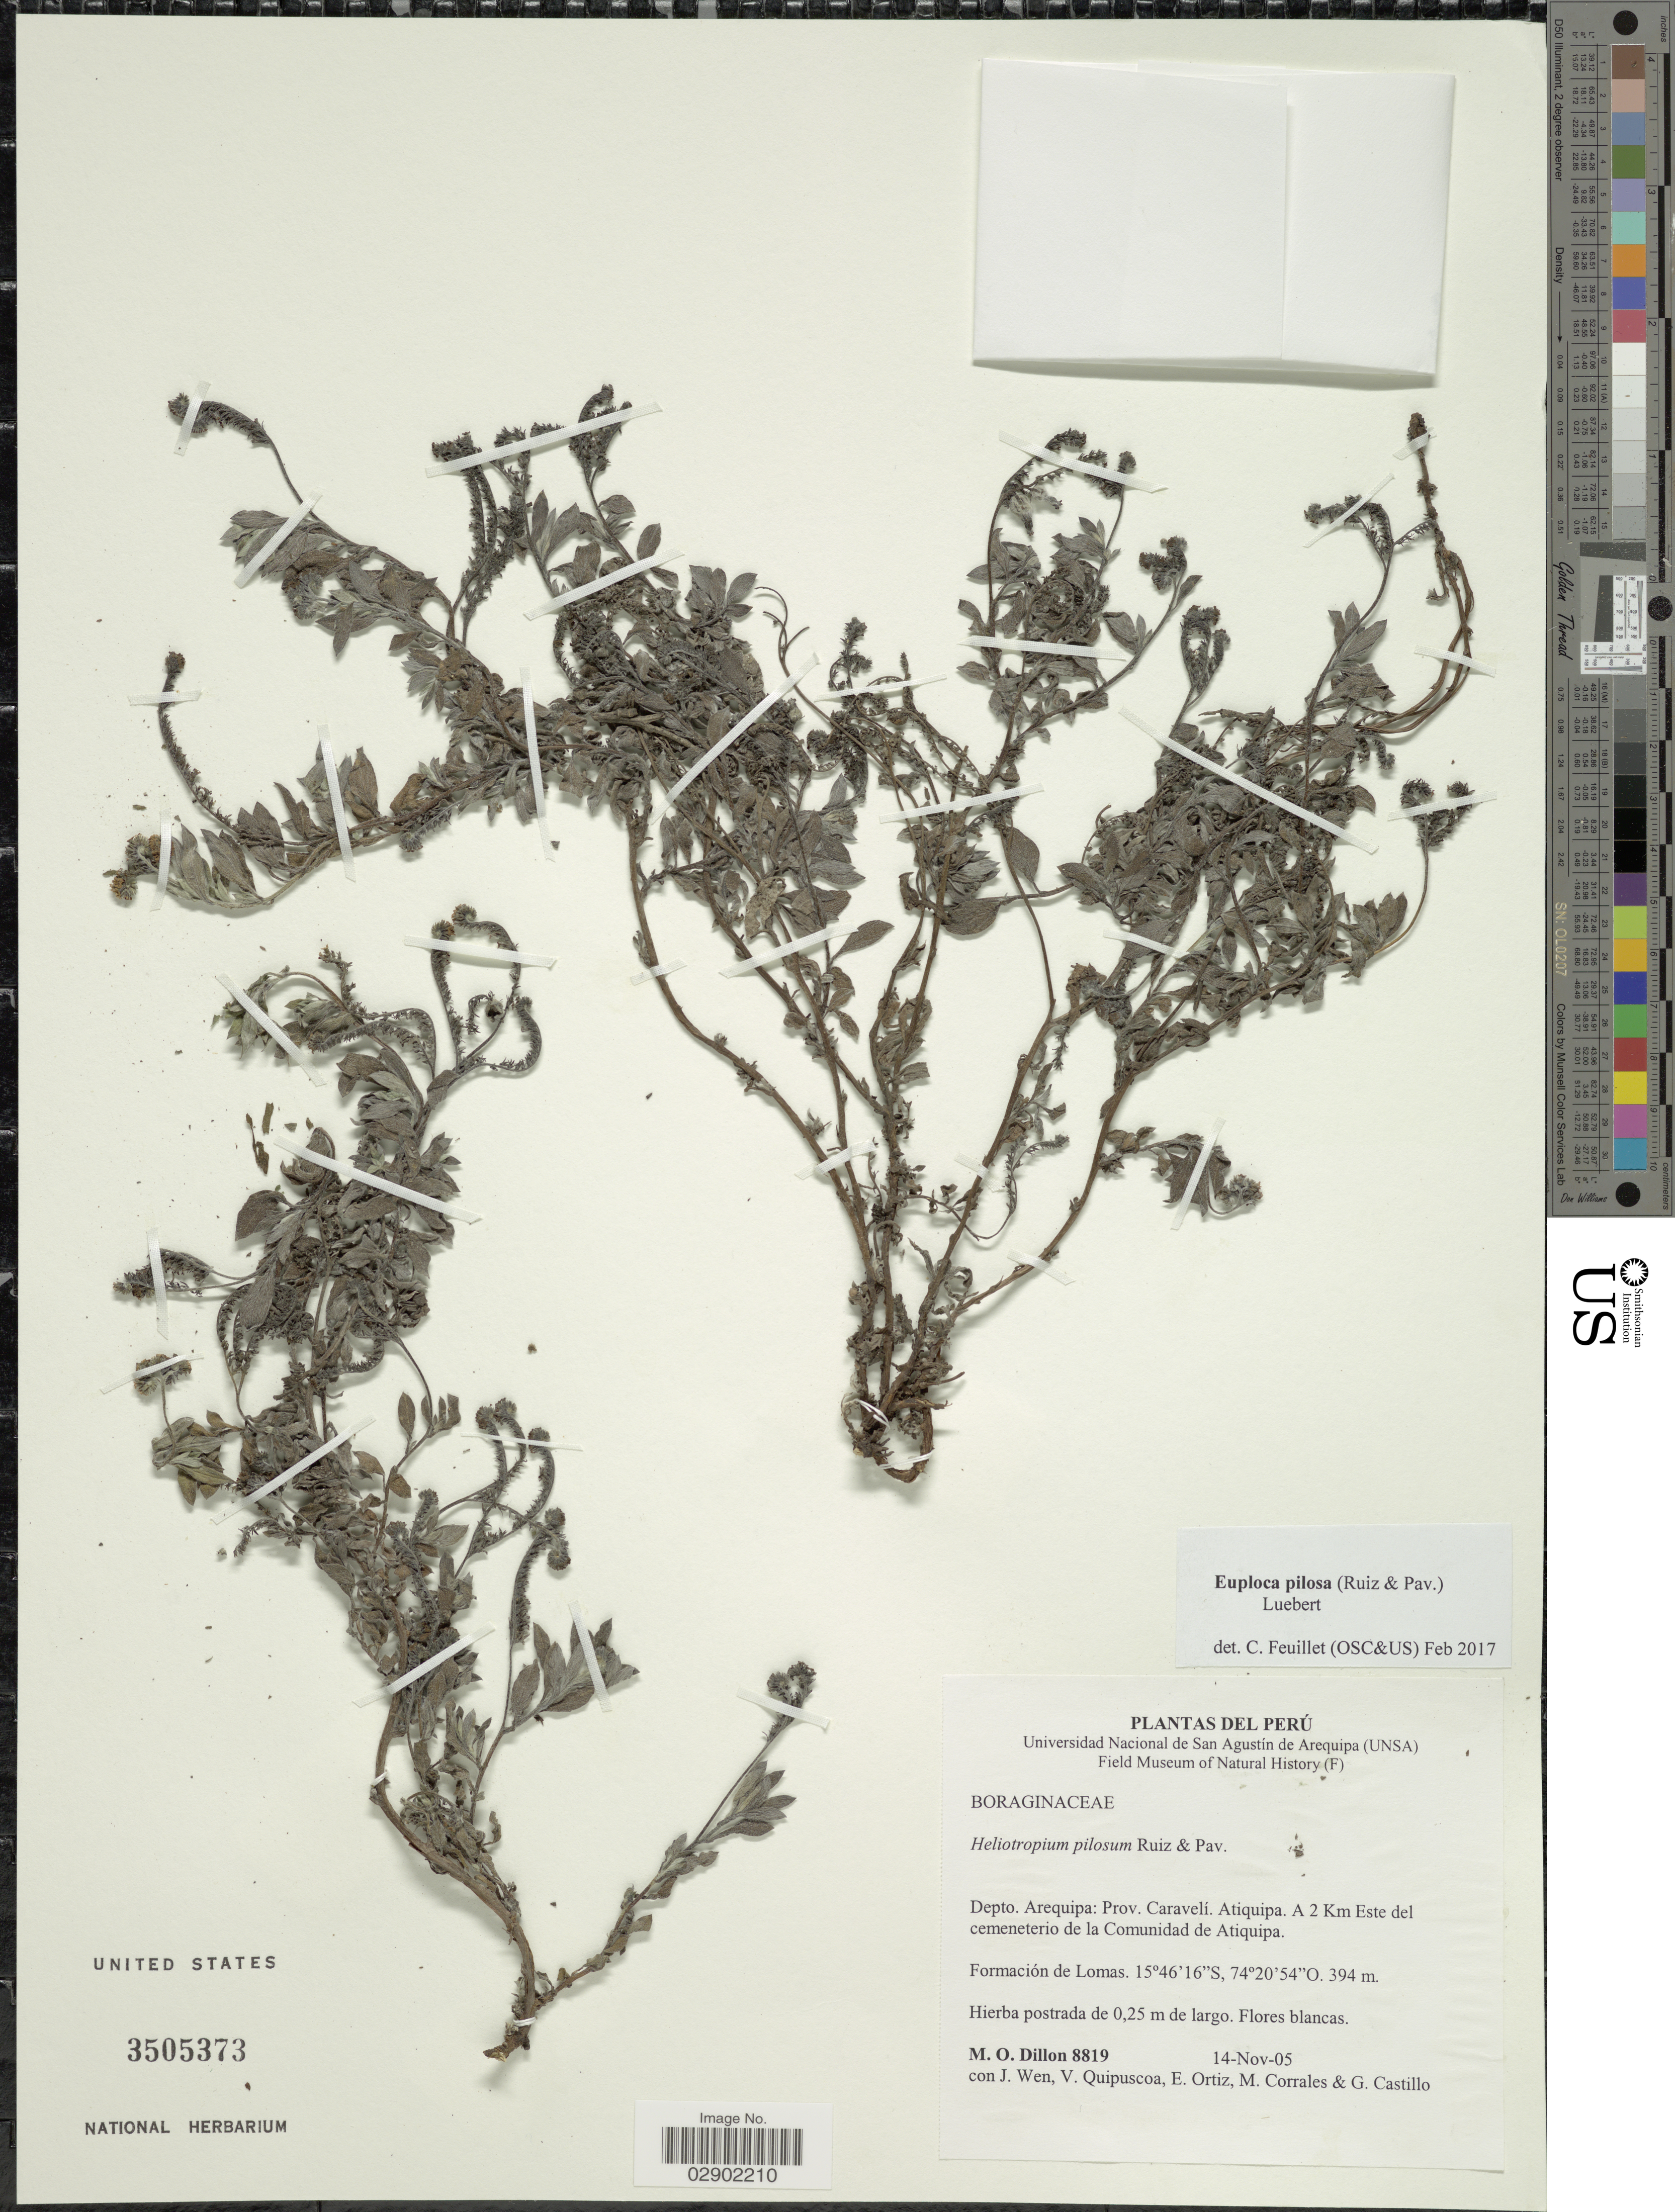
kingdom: Plantae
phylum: Tracheophyta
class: Magnoliopsida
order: Boraginales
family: Heliotropiaceae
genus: Euploca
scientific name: Euploca pilosa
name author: (Ruiz & Pav.)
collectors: M. O. Dillon, J. Wen, V. Quipuscoa, E. Ortiz & et al.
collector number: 8819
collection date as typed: Transcribed d/m/y: 14/11/5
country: Peru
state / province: Arequipa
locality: Depto. Arequipa: Prov. Caravelí. Antiquipa. A 2 Km Este del cemeneterio de la Comunidad de Atiquipa. Formación de Lomas.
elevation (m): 394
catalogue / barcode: US 3505373